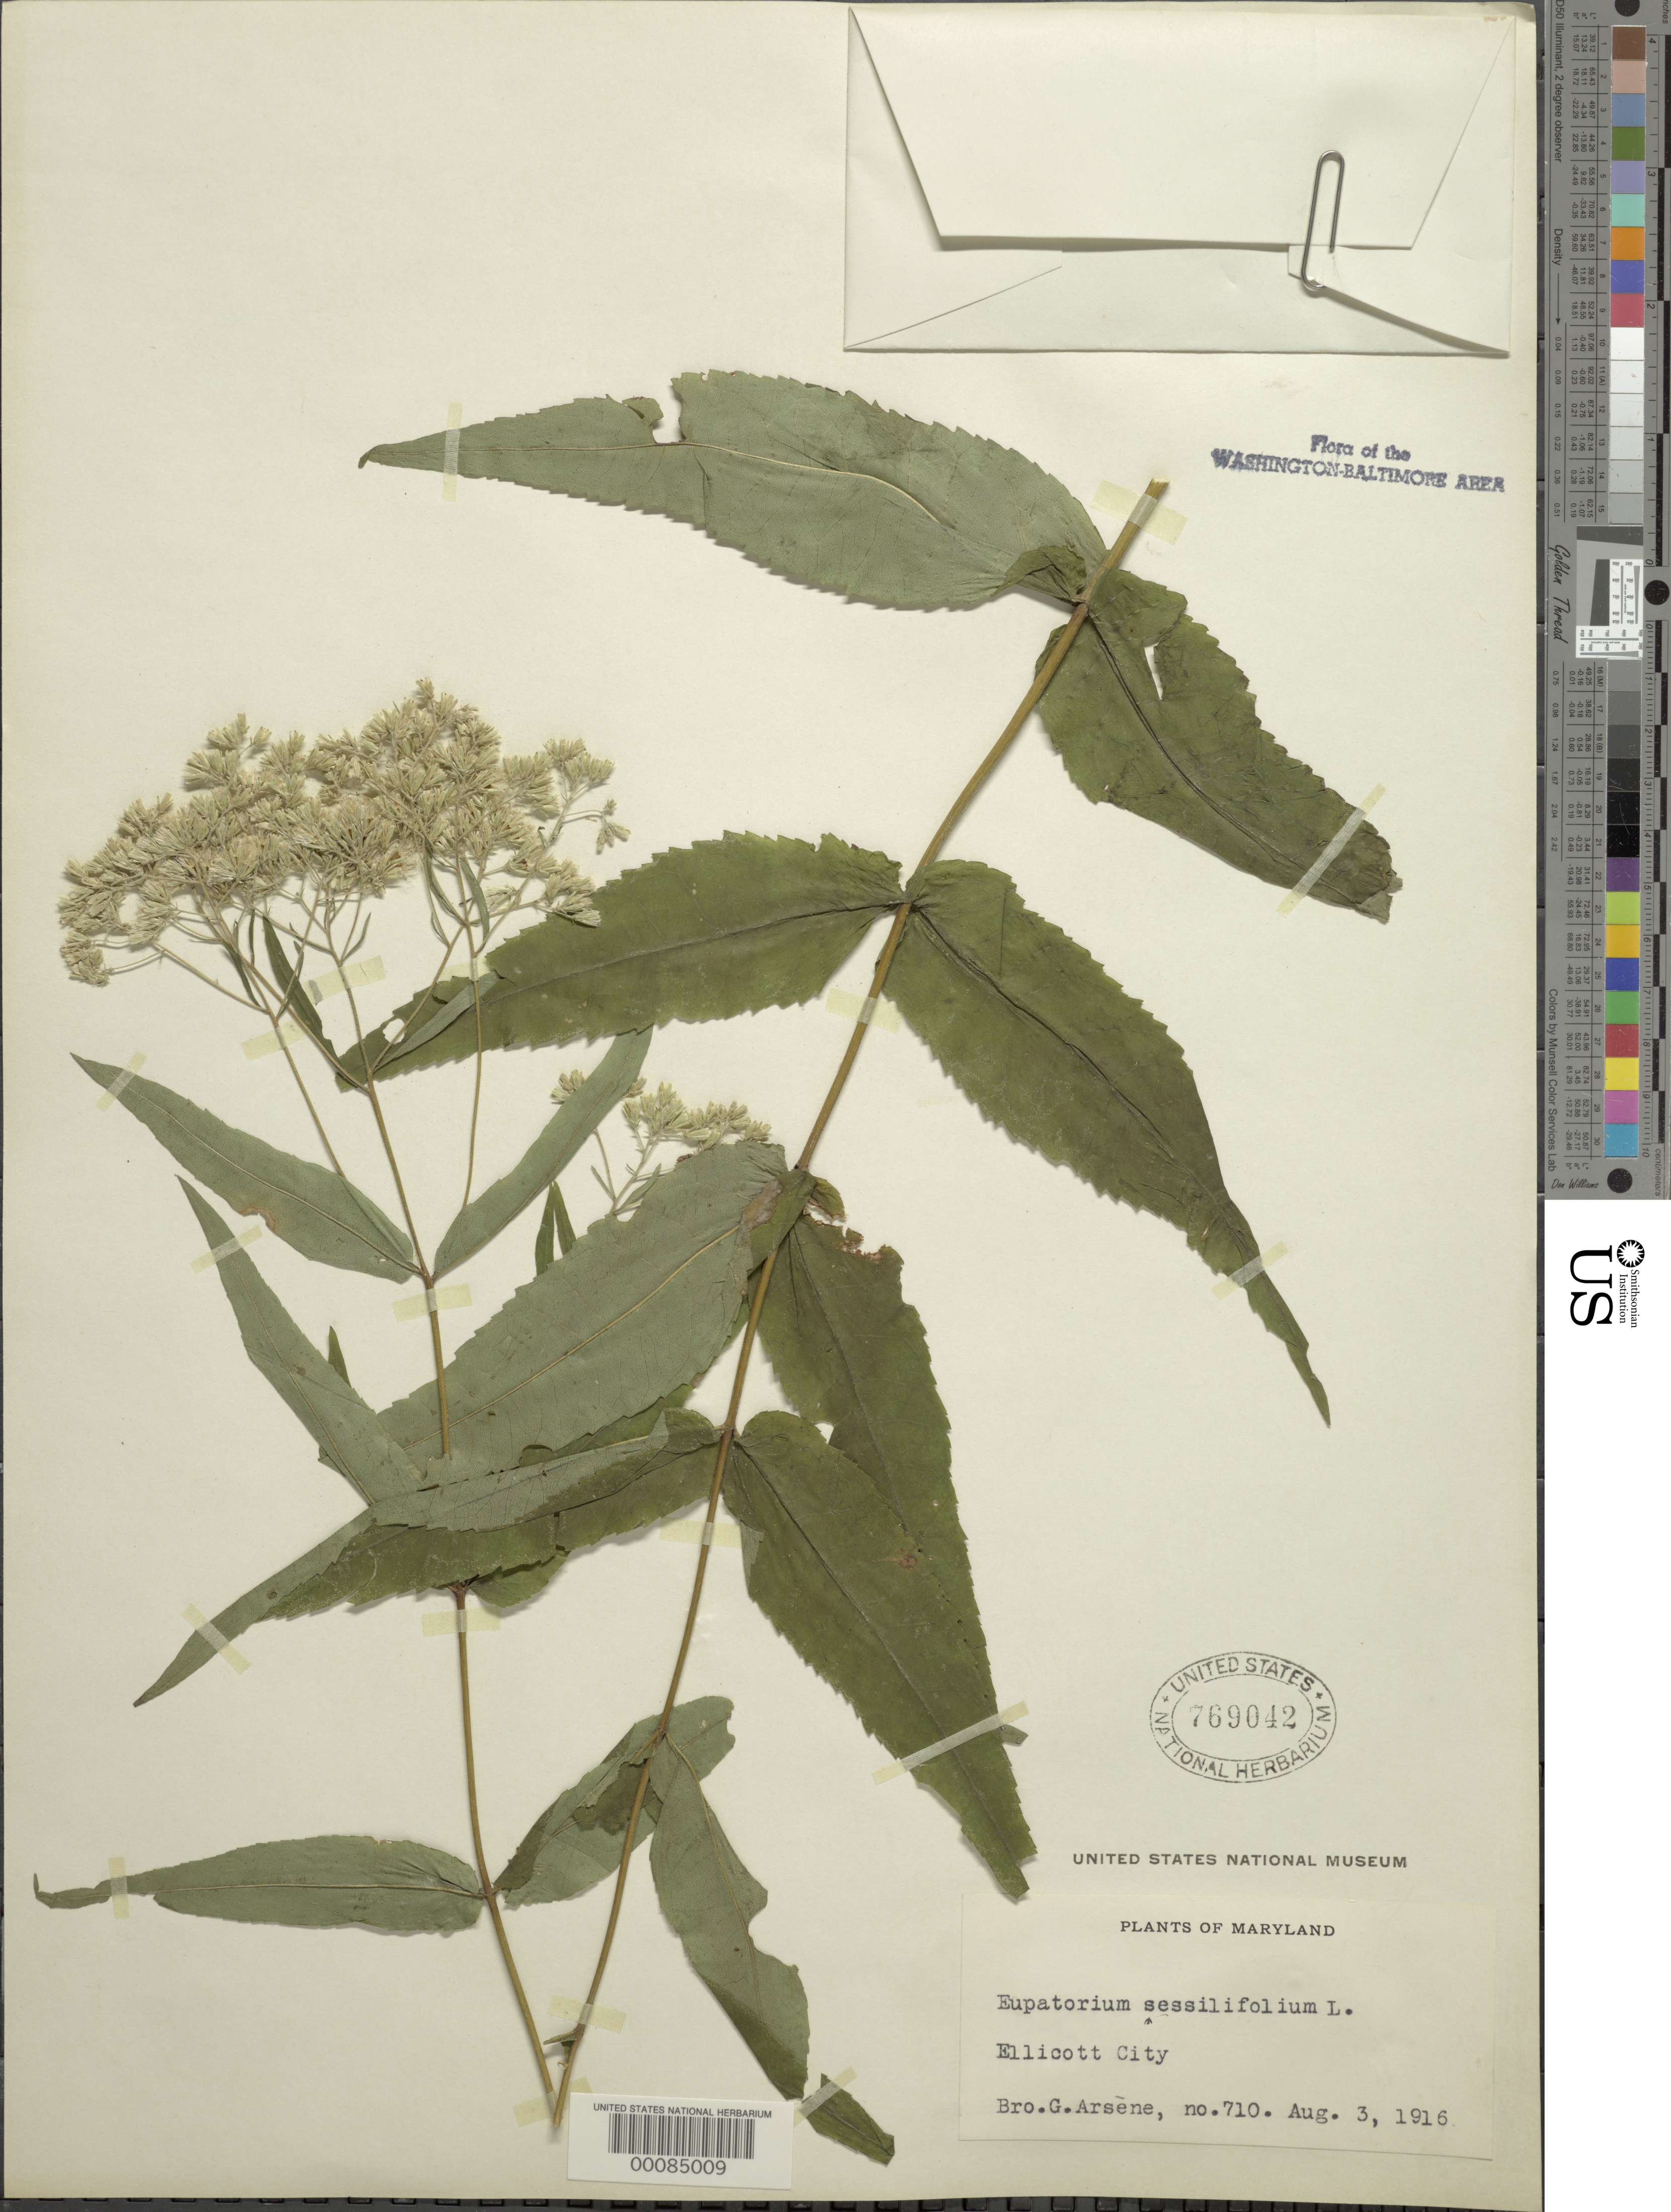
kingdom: Plantae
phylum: Tracheophyta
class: Magnoliopsida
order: Asterales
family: Asteraceae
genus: Eupatorium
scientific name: Eupatorium sessilifolium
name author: L.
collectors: Bro. G. Arsène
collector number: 710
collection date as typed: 03 Aug 1916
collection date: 1916-08-03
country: United States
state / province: Maryland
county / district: Howard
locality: Ellicott City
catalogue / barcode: US 769042